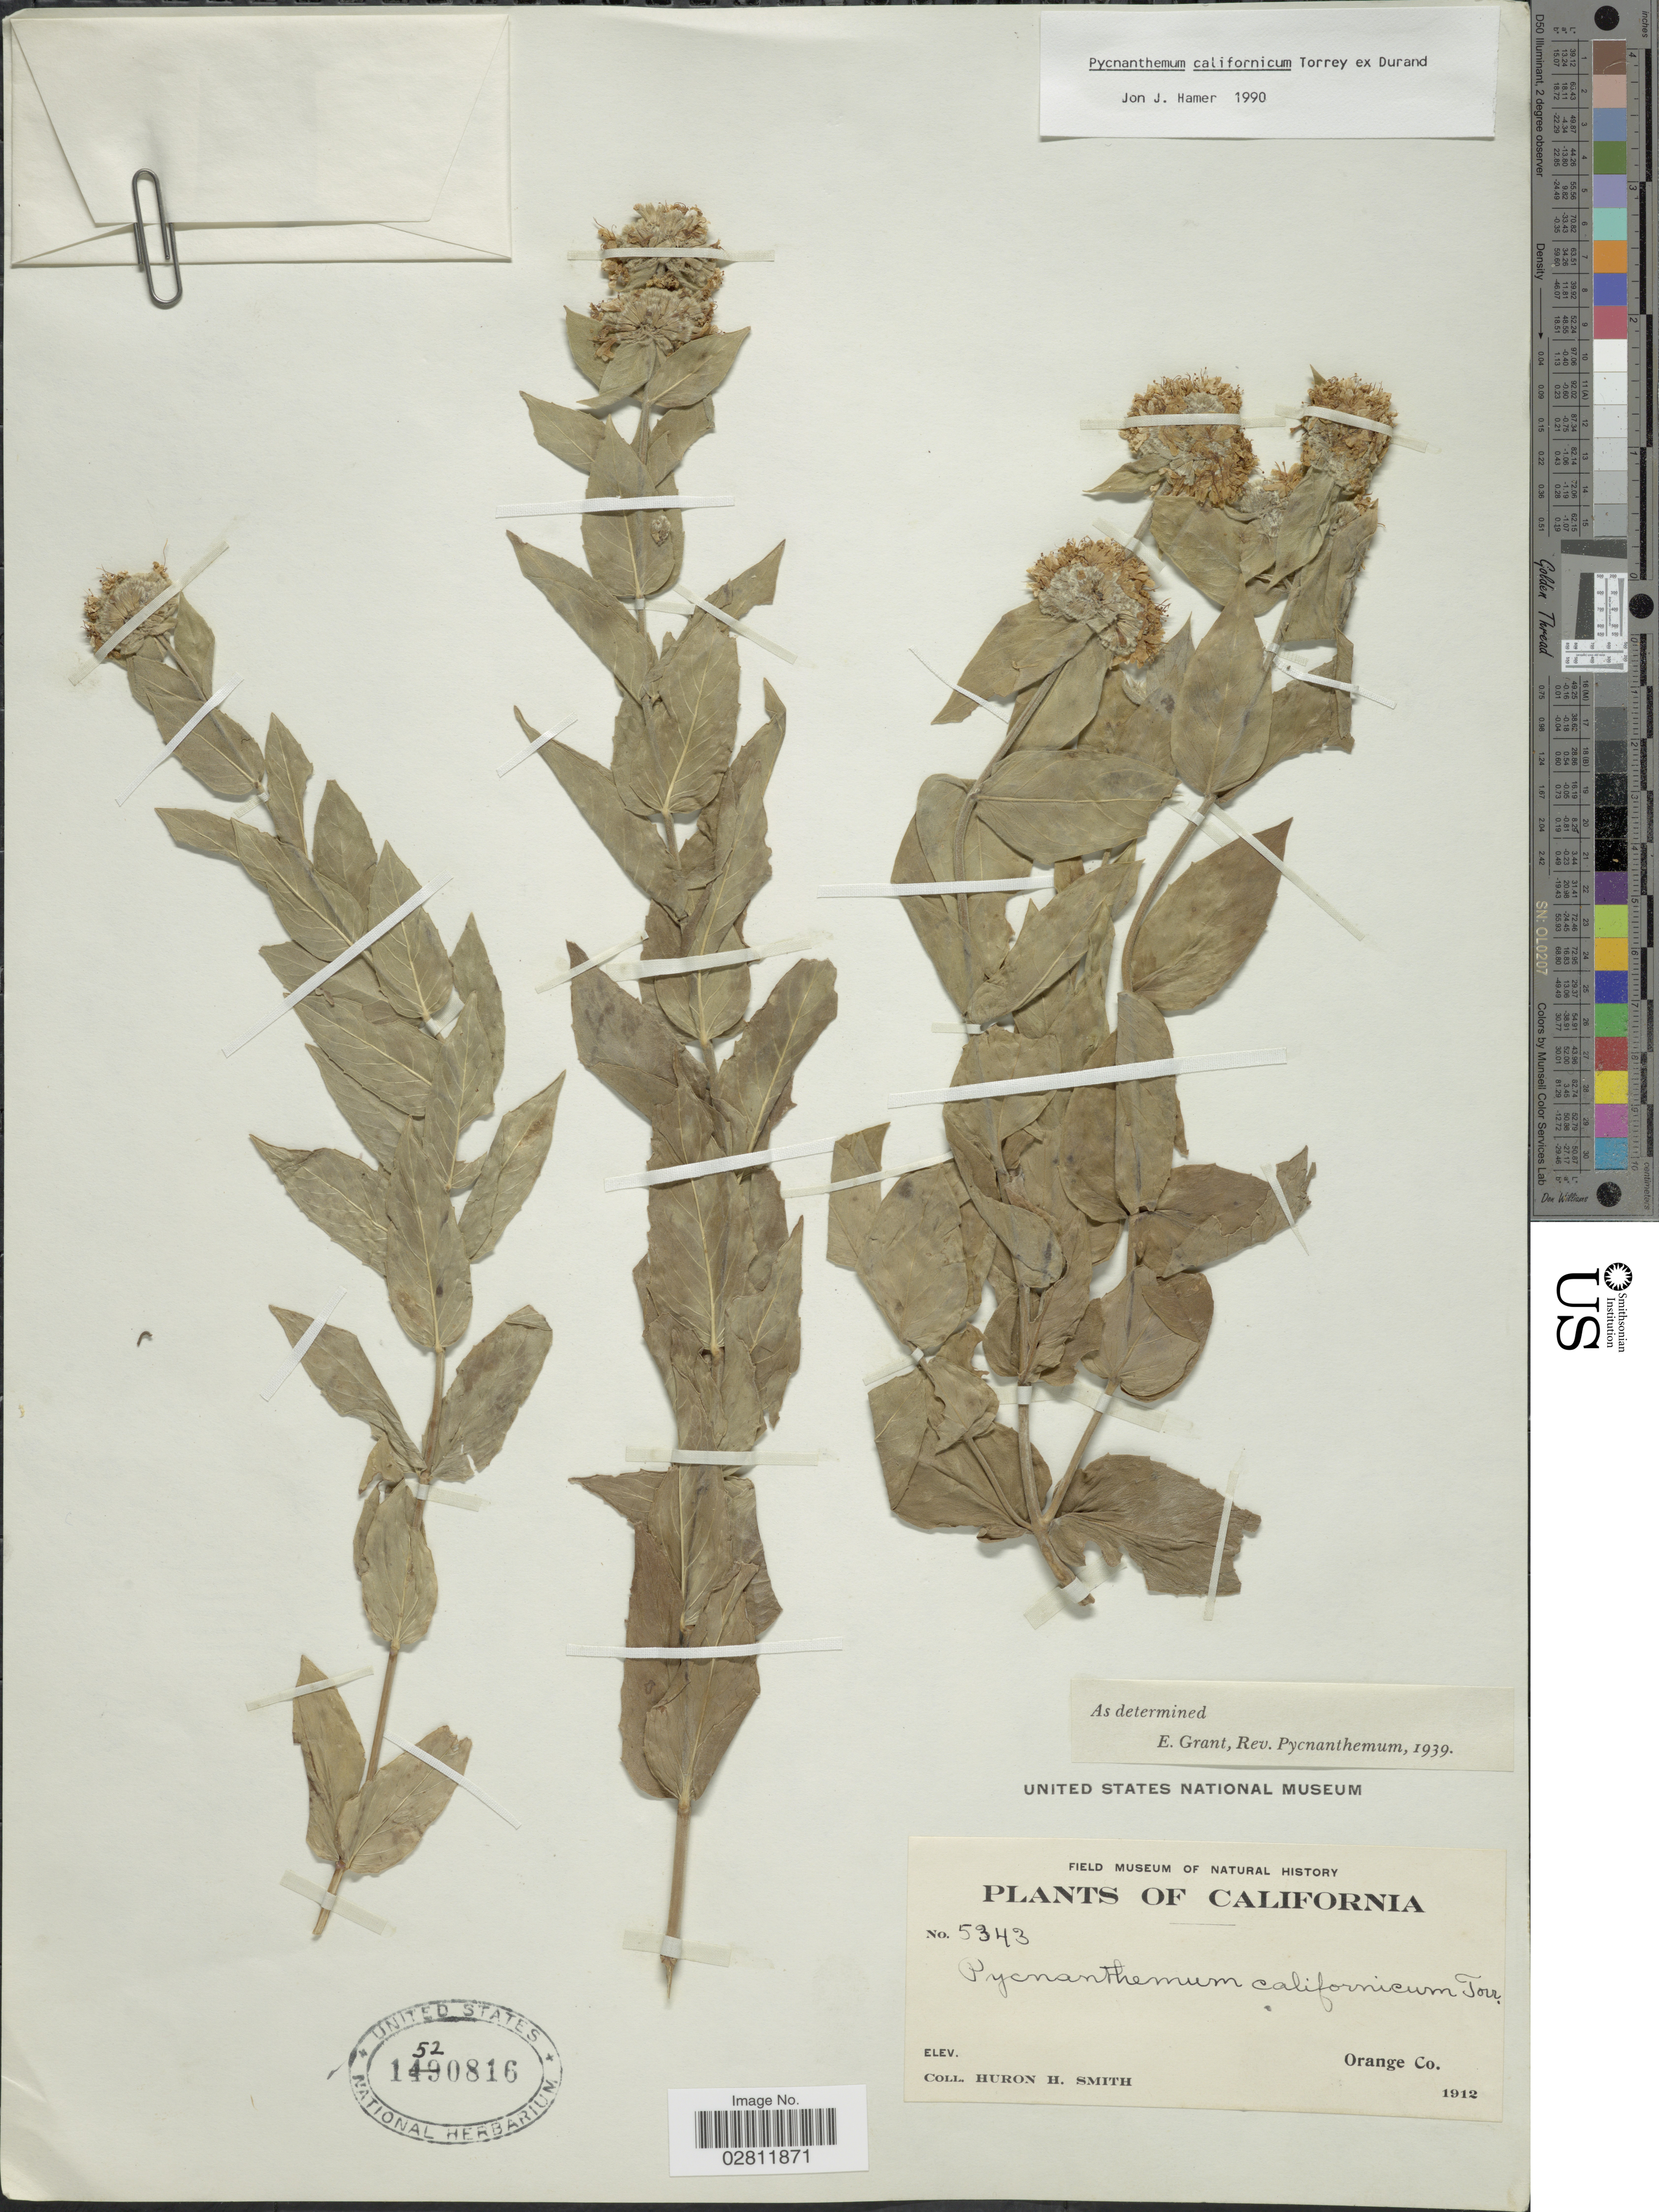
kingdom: Plantae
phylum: Tracheophyta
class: Magnoliopsida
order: Lamiales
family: Lamiaceae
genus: Pycnanthemum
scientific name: Pycnanthemum californicum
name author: Torr. ex Durand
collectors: Huron H. Smith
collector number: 5343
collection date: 1912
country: United States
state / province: California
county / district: Orange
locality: Orange Co.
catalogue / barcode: US 1520816